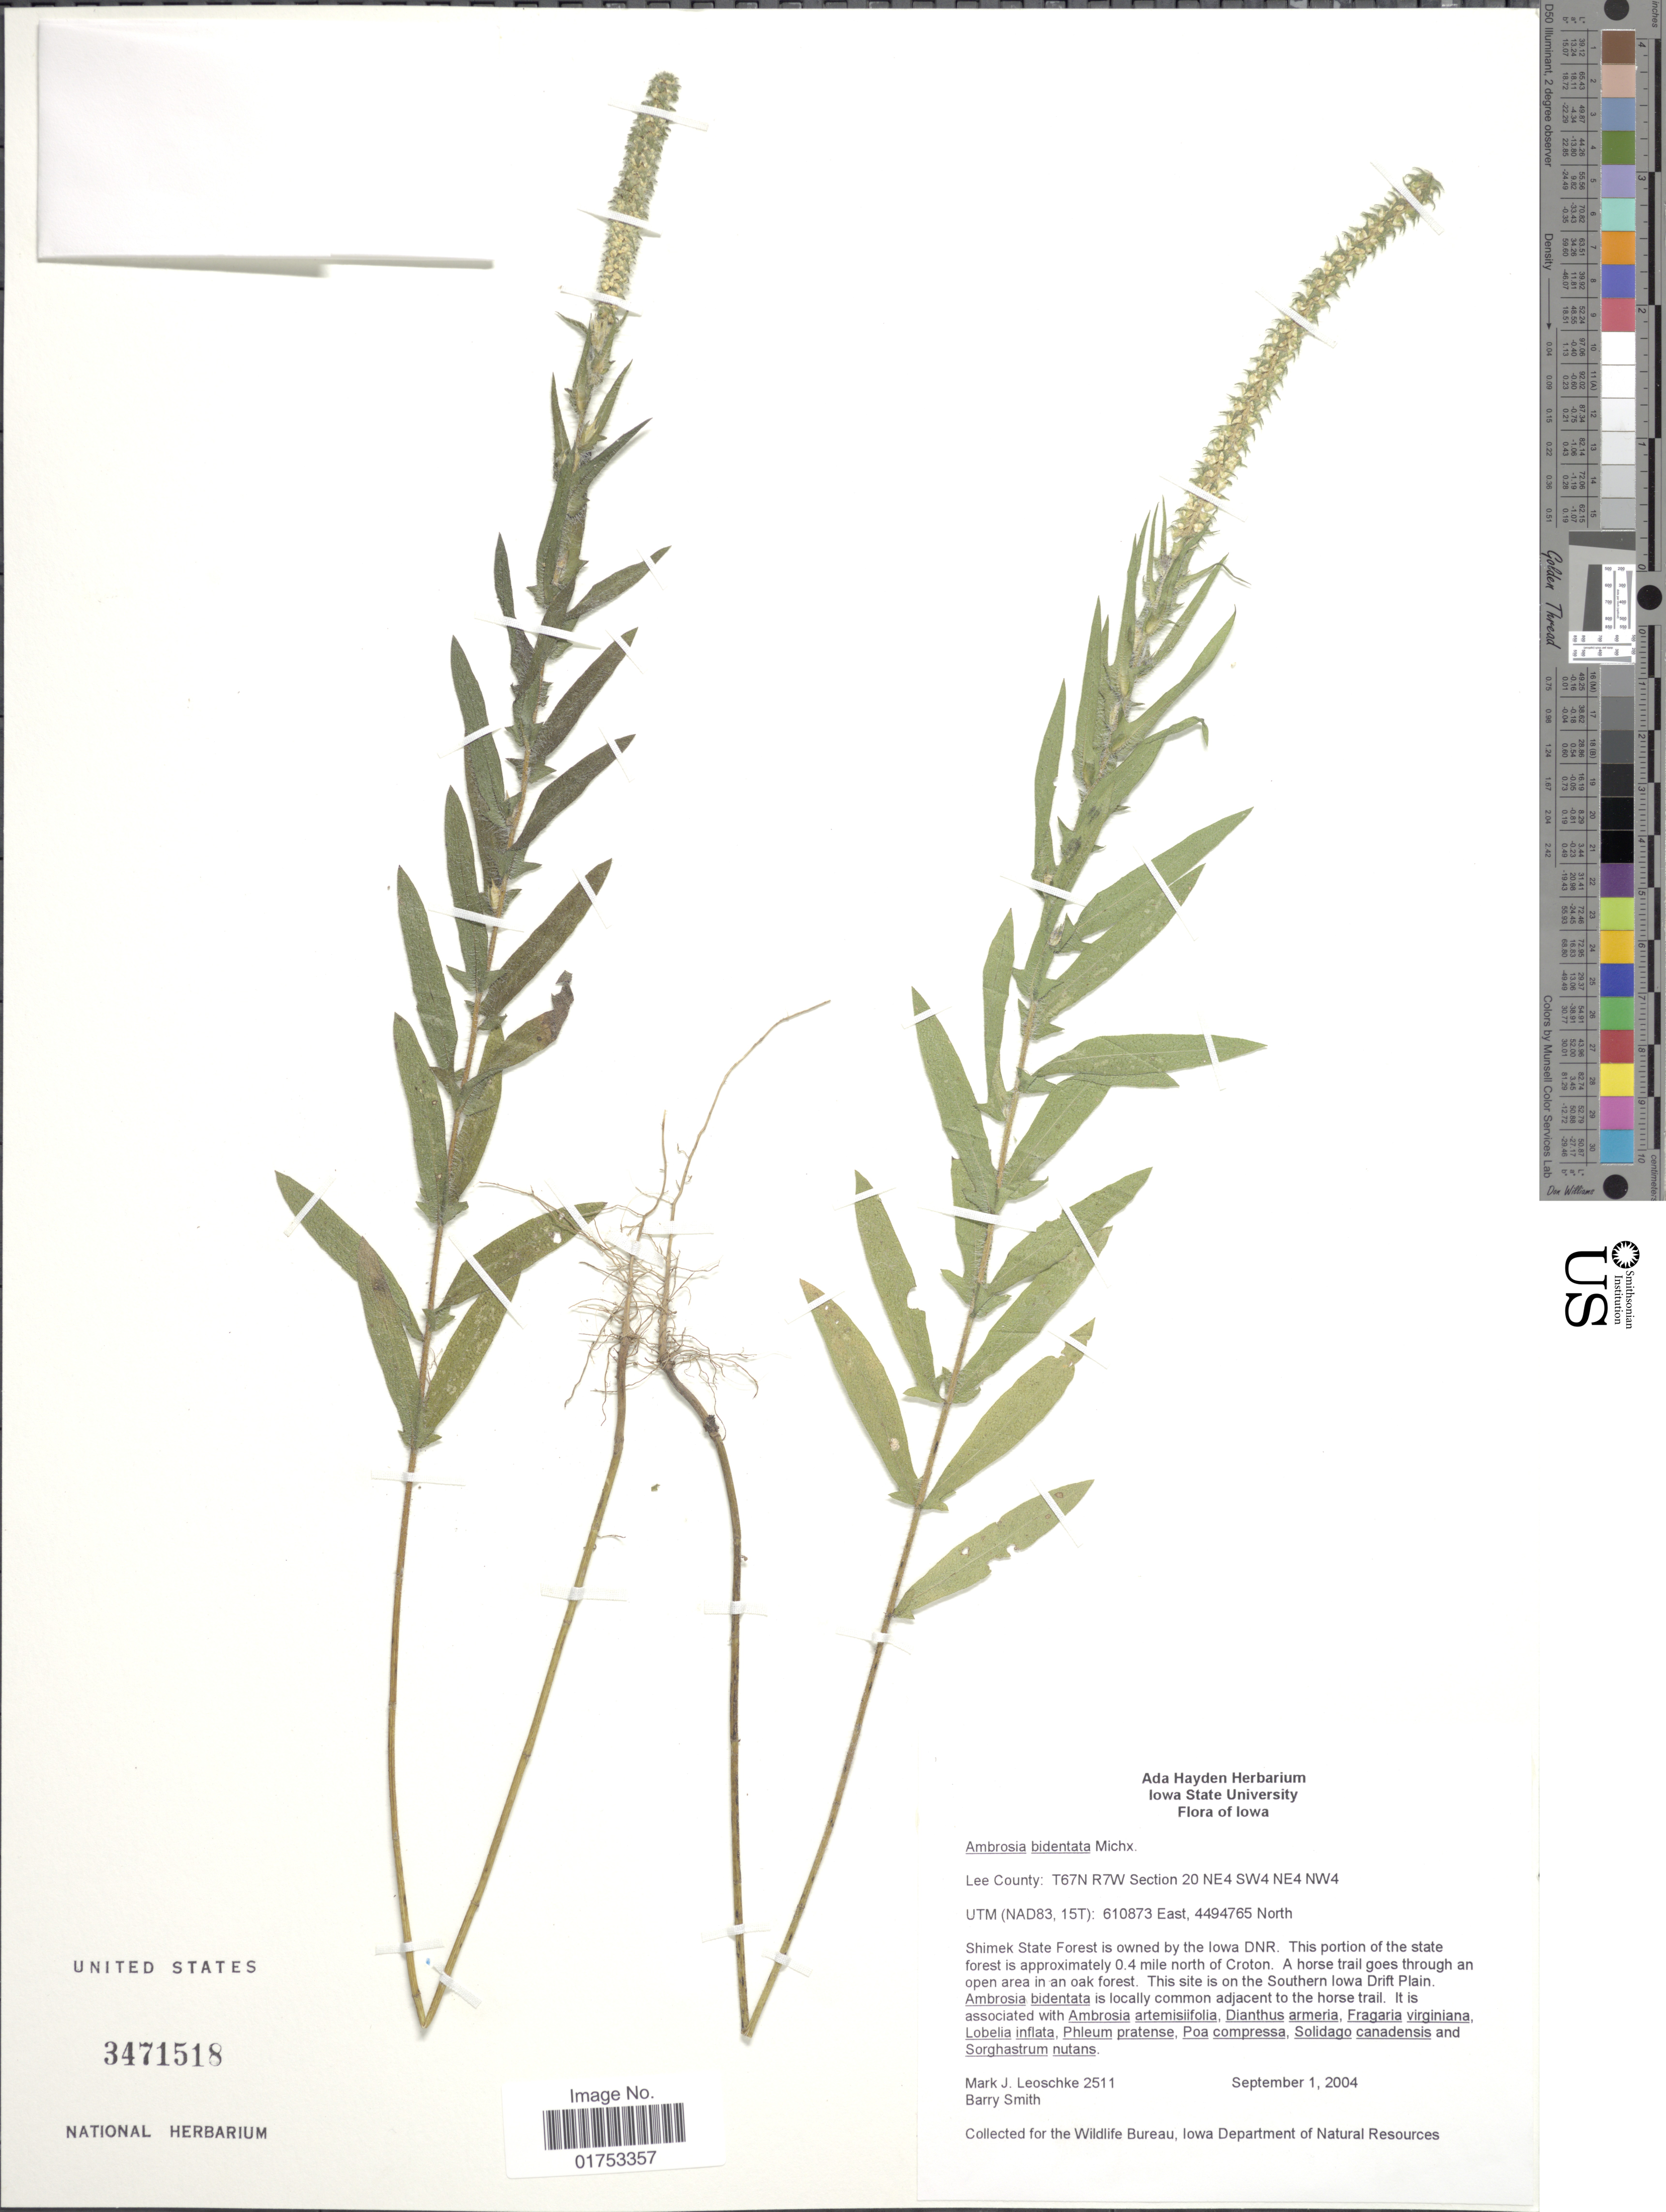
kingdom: Plantae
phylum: Tracheophyta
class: Magnoliopsida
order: Asterales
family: Asteraceae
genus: Ambrosia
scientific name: Ambrosia bidentata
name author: Michx.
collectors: M. J. Leoschke & B. D. Smith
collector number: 2511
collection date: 2004-09-01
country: United States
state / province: Iowa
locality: Lee County, T67N, R7W, Section 20, NE4, SW4, NE4, NW4, Shimek State Forest, 0.4 mile north of Croton, Southern Iowa Drift Plain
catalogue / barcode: US 3471518